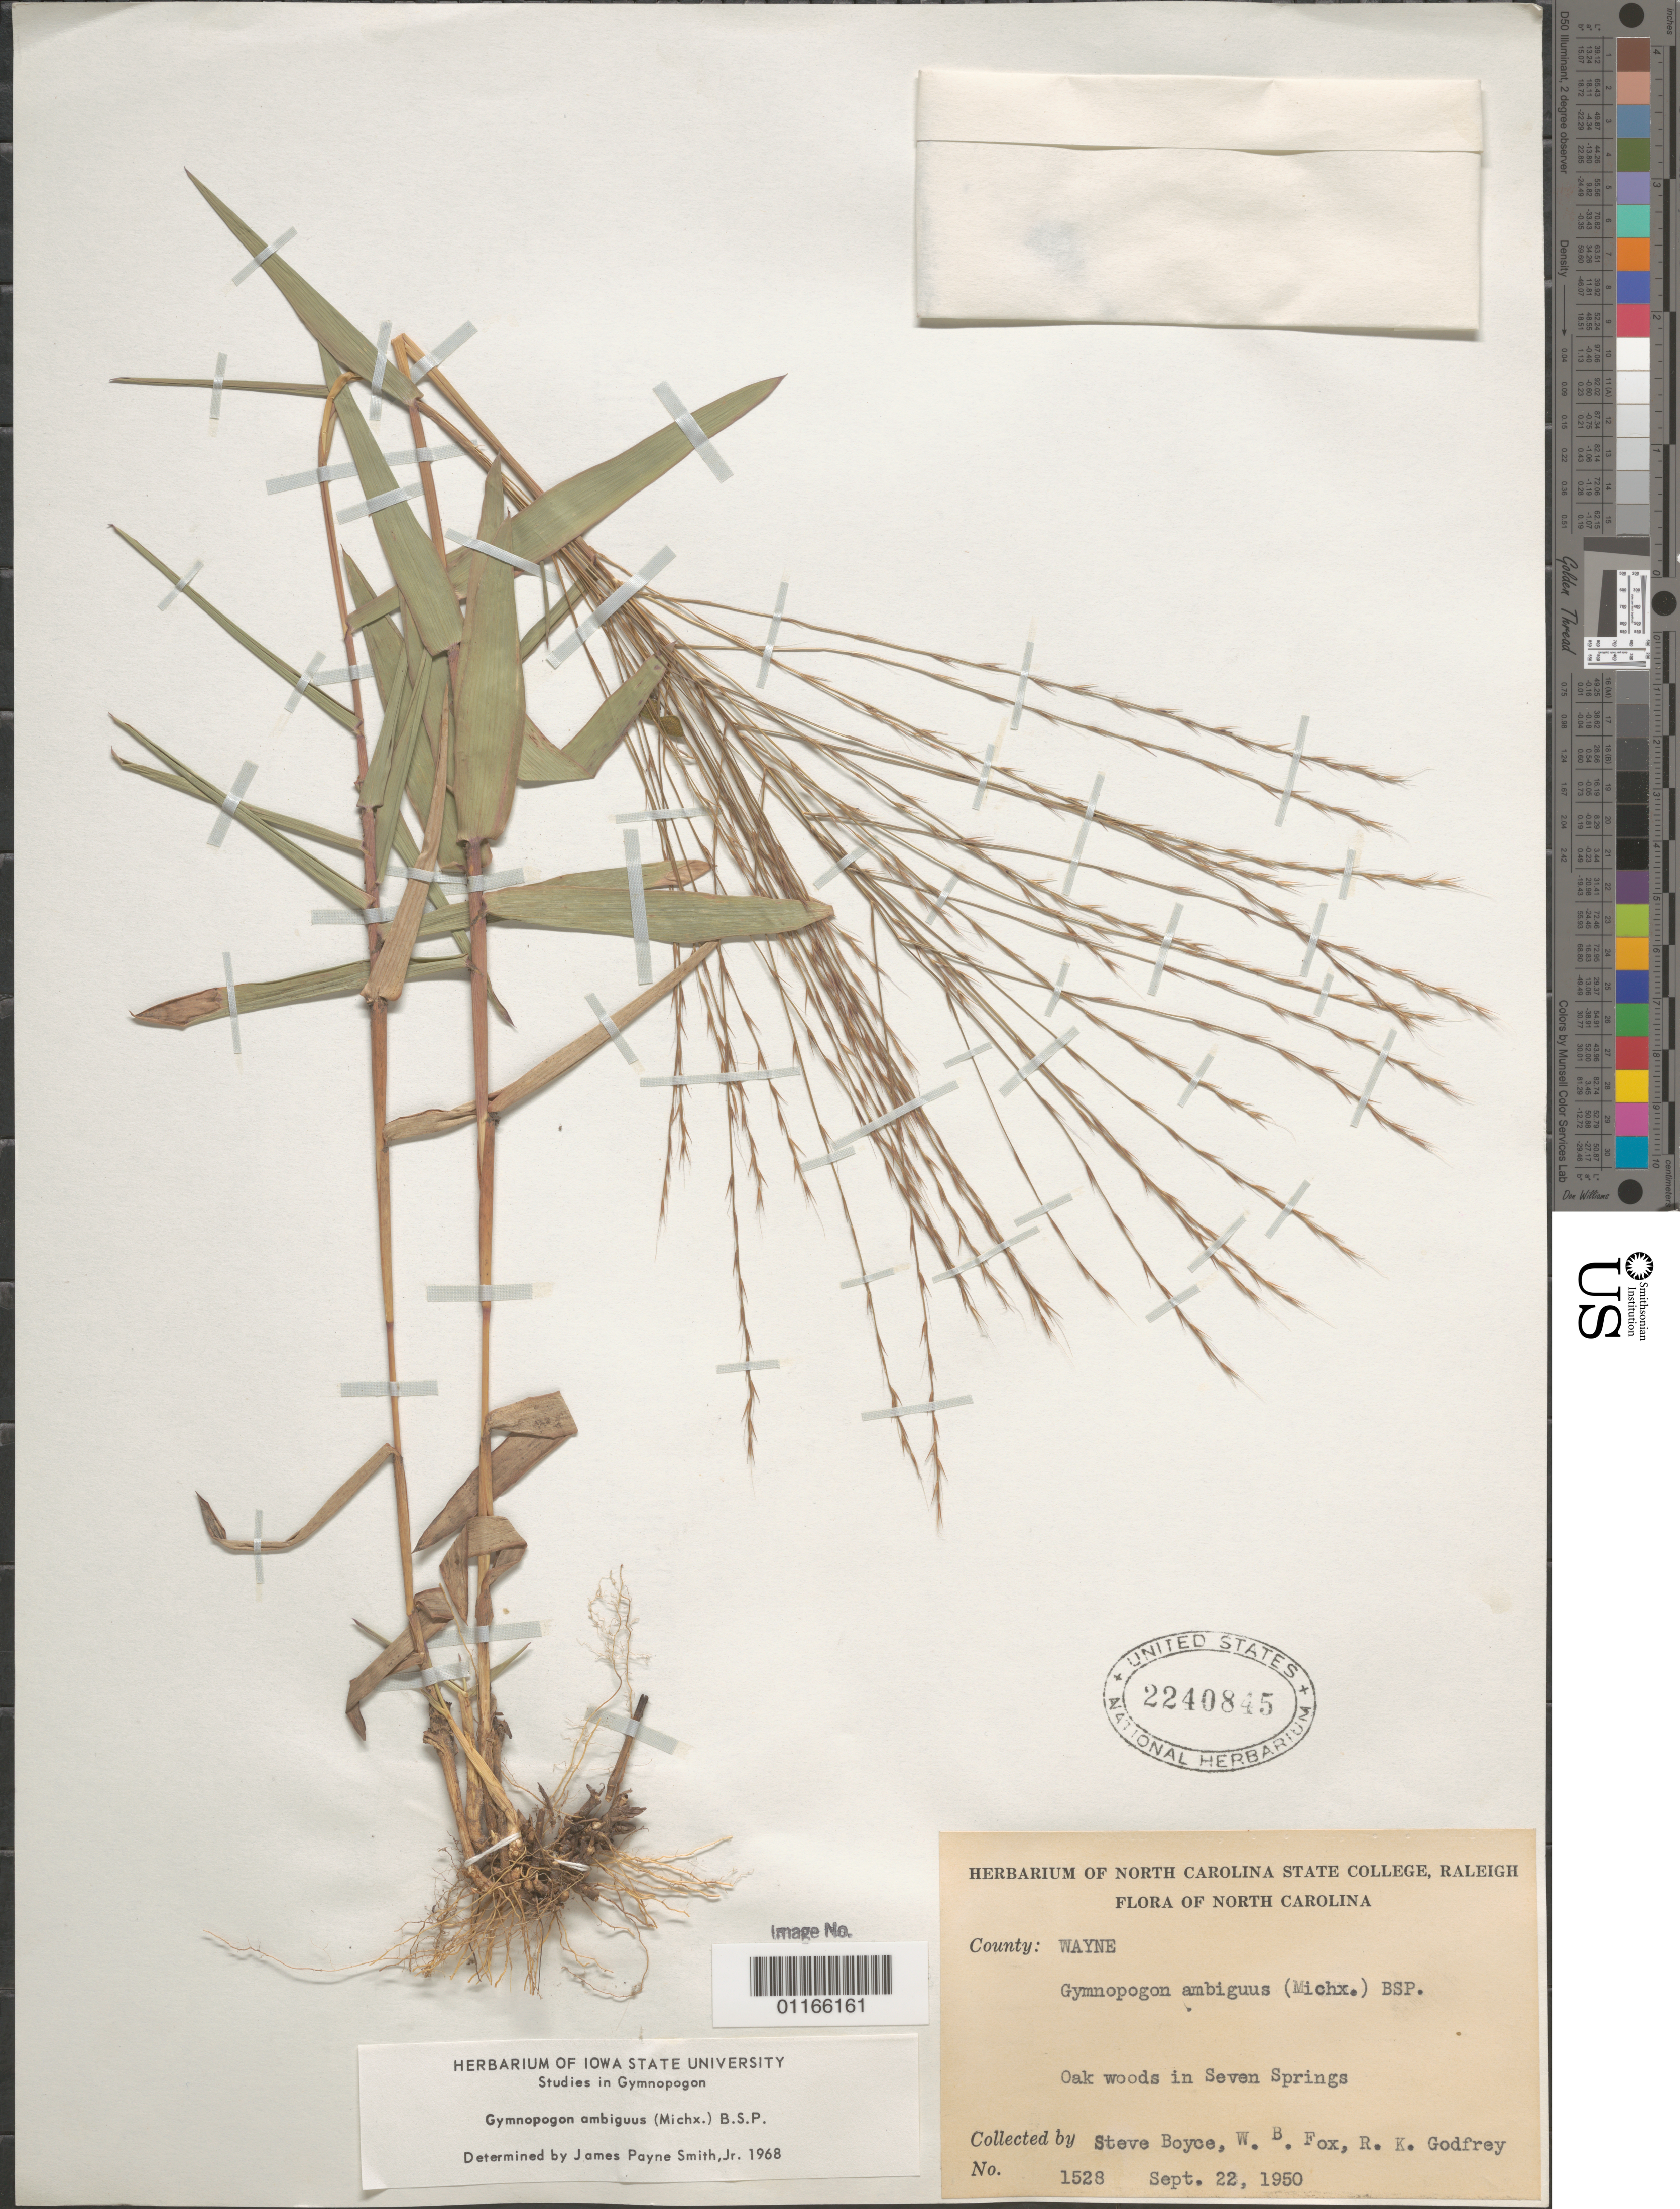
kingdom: Plantae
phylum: Tracheophyta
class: Liliopsida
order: Poales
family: Poaceae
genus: Gymnopogon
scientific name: Gymnopogon ambiguus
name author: (Michx.) Britton, Stearns & Poggenb.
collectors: S. Boyce, W. B. Fox & R. K. Godfrey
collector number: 1528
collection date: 1950-09-02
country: United States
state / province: North Carolina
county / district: Wayne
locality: Woods in Seven Springs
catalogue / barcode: US 2240845